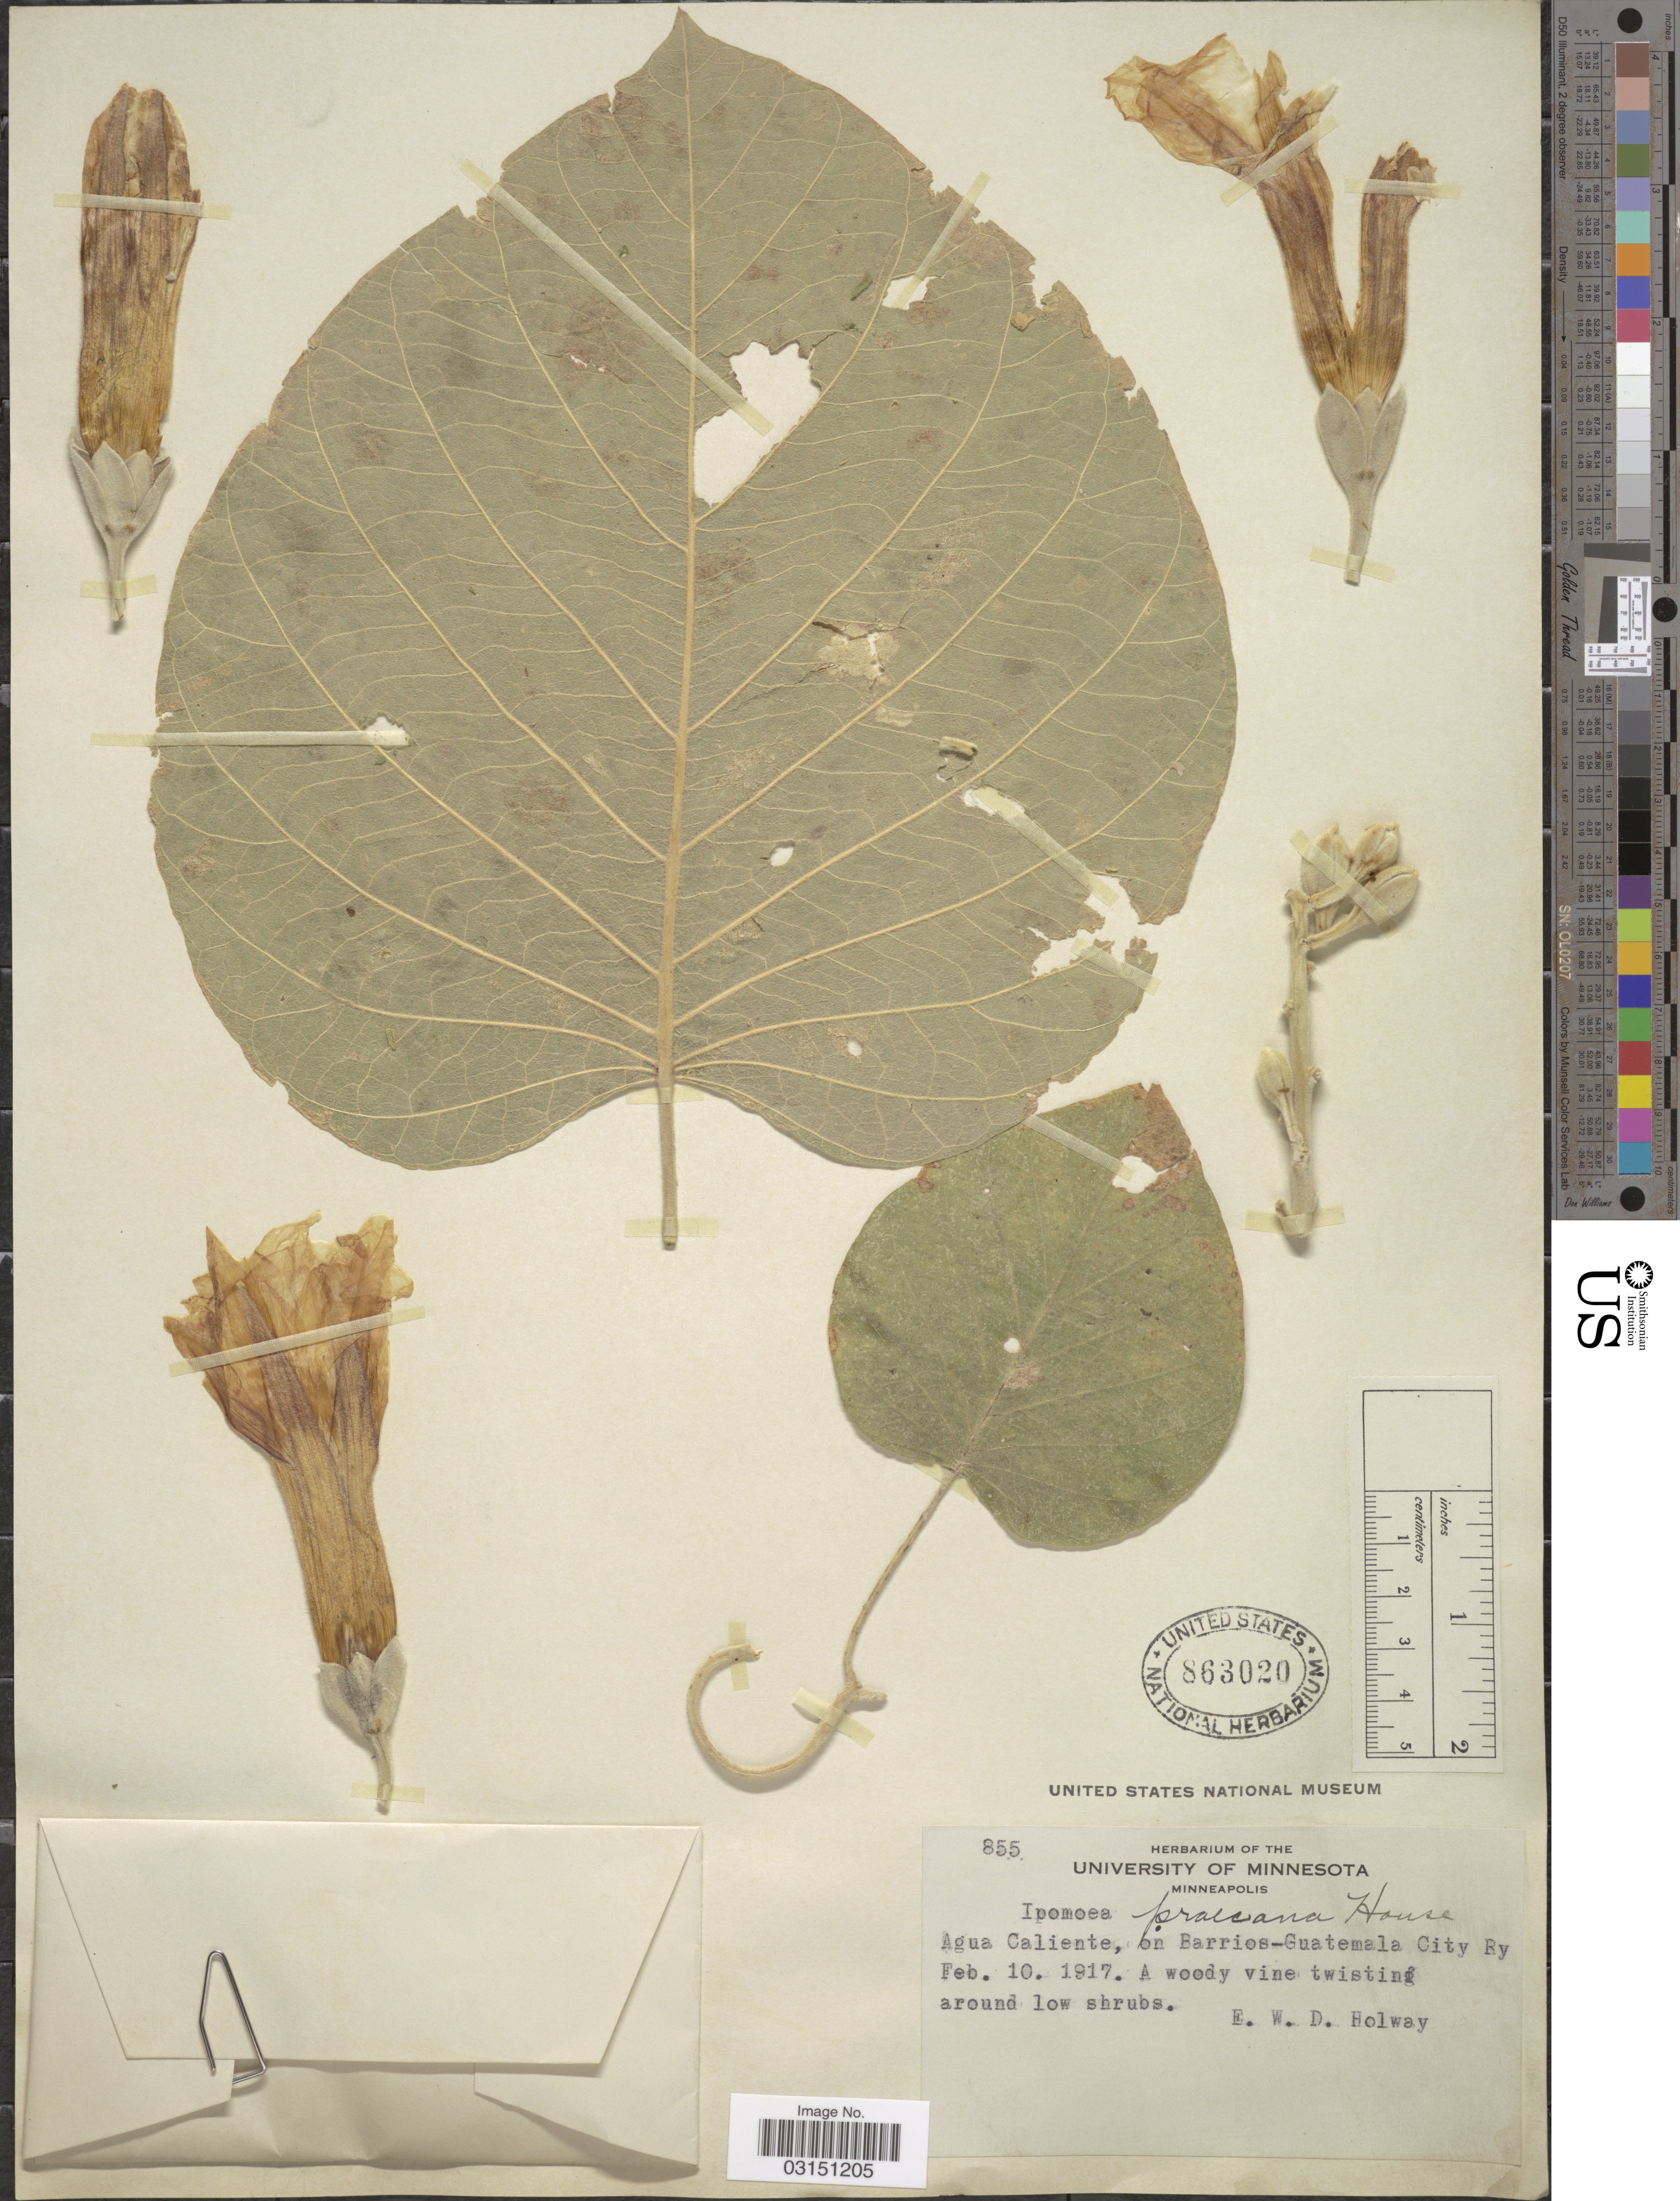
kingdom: Plantae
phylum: Tracheophyta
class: Magnoliopsida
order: Solanales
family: Convolvulaceae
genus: Ipomoea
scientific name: Ipomoea praecana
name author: House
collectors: E. W. D. Holway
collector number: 855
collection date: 1917-02-10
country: Guatemala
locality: Agua Caliente, on Barrios-Guatemala City Ry.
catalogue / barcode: US 863020